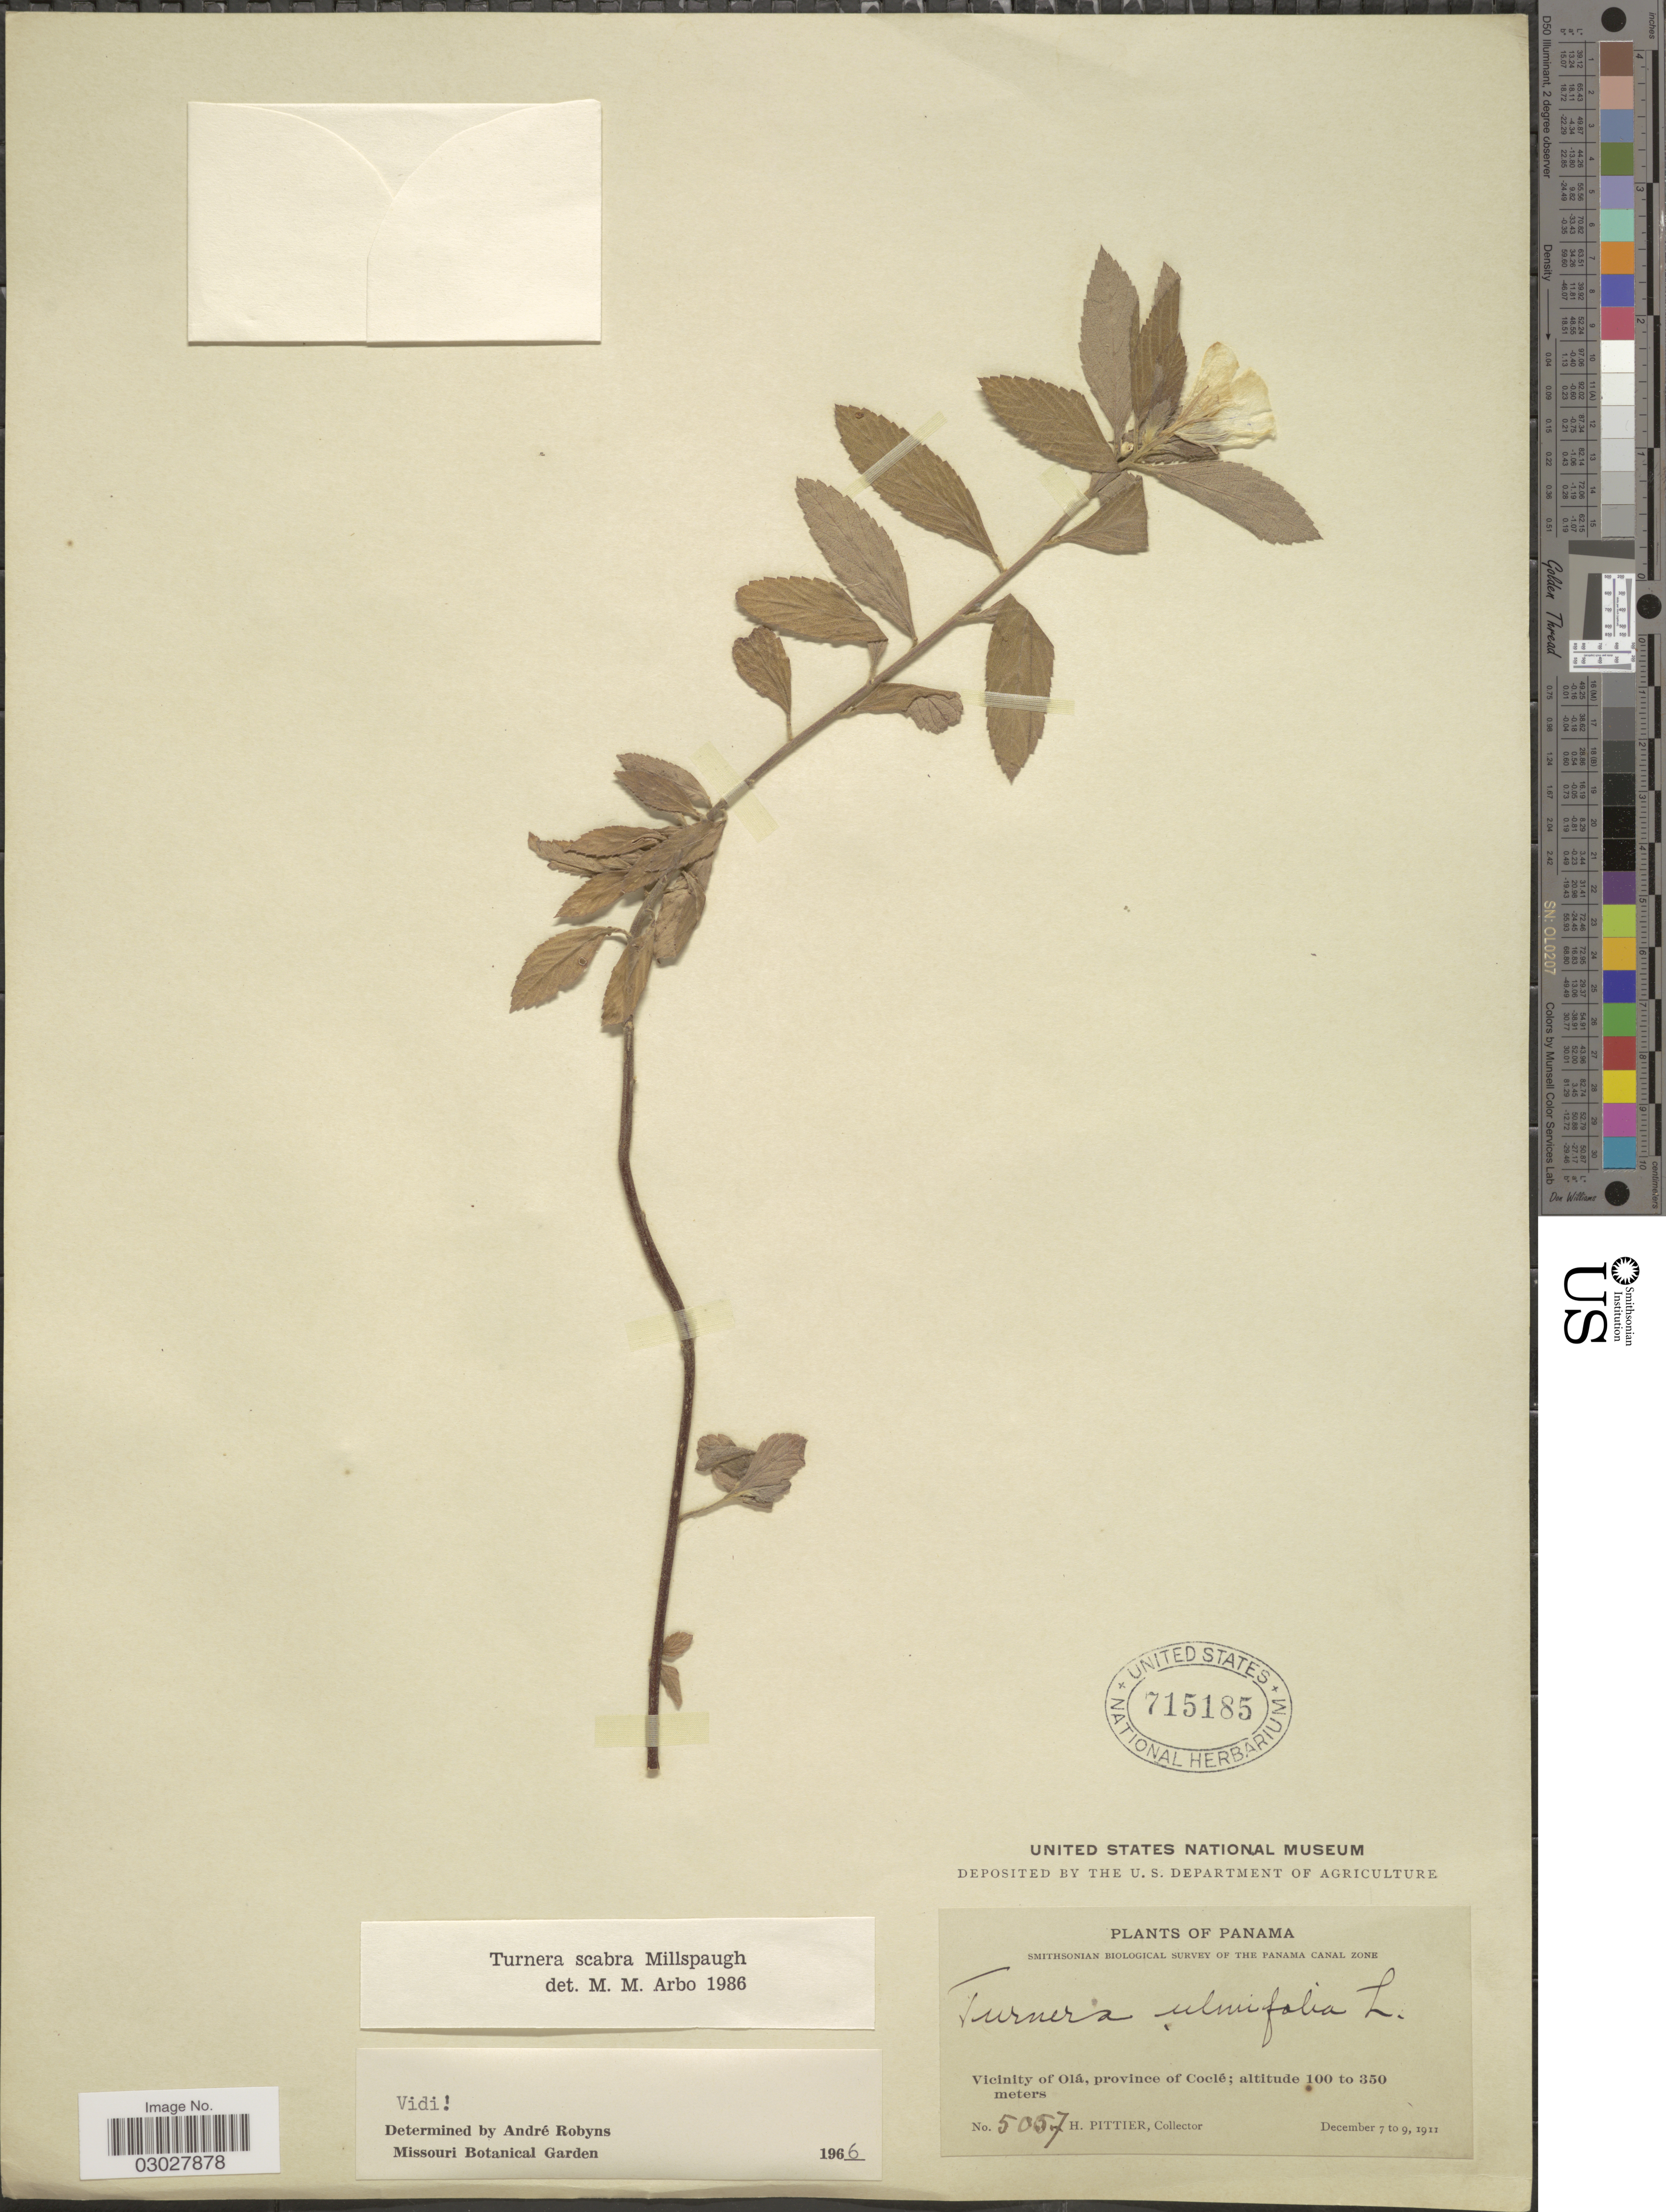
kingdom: Plantae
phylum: Tracheophyta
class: Magnoliopsida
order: Malpighiales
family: Turneraceae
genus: Turnera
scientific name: Turnera scabra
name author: Millsp.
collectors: H. F. Pittier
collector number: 5057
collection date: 1911-12-07/1911-12-09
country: Panama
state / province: Coclé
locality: Vicinity of Olá.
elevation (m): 100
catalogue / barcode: US 715185